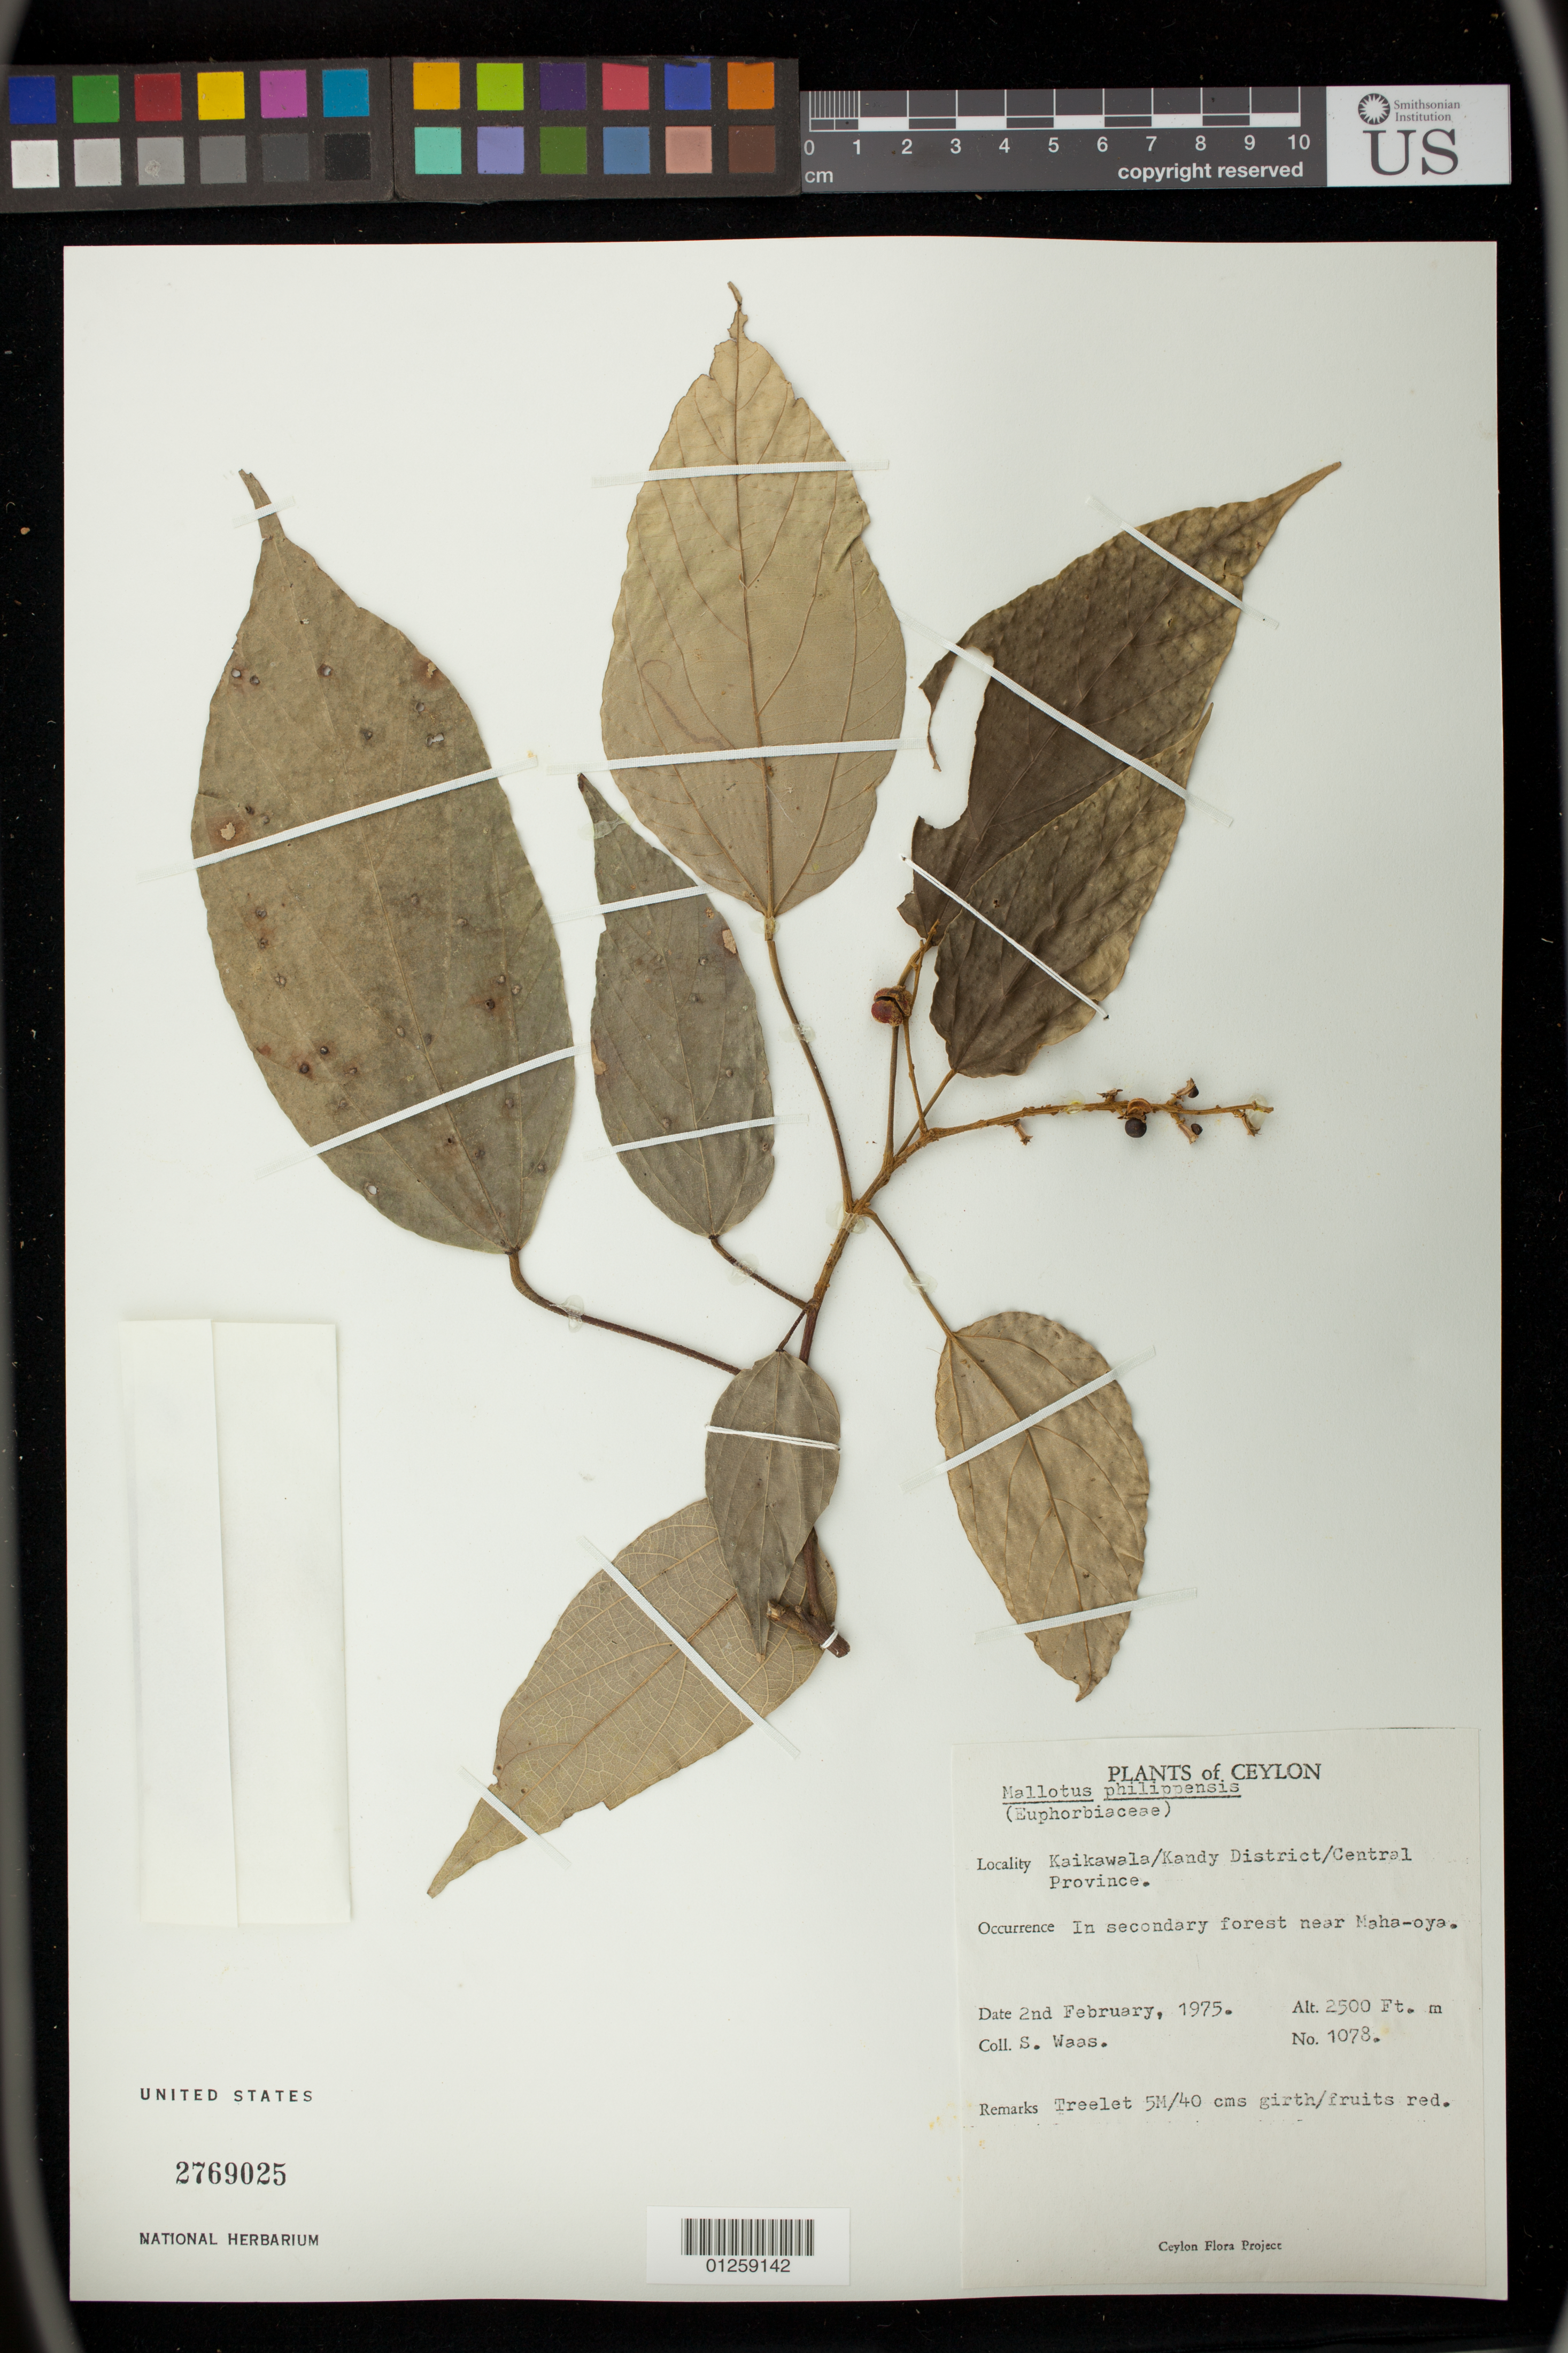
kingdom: Plantae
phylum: Tracheophyta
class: Magnoliopsida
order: Malpighiales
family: Euphorbiaceae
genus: Mallotus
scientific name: Mallotus philippensis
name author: (Lam.) Müll. Arg.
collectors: S. Waas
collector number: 1078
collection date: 1975-02-02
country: Sri Lanka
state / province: Central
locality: Kaikawala/Kandy District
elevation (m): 762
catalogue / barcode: US 2769025